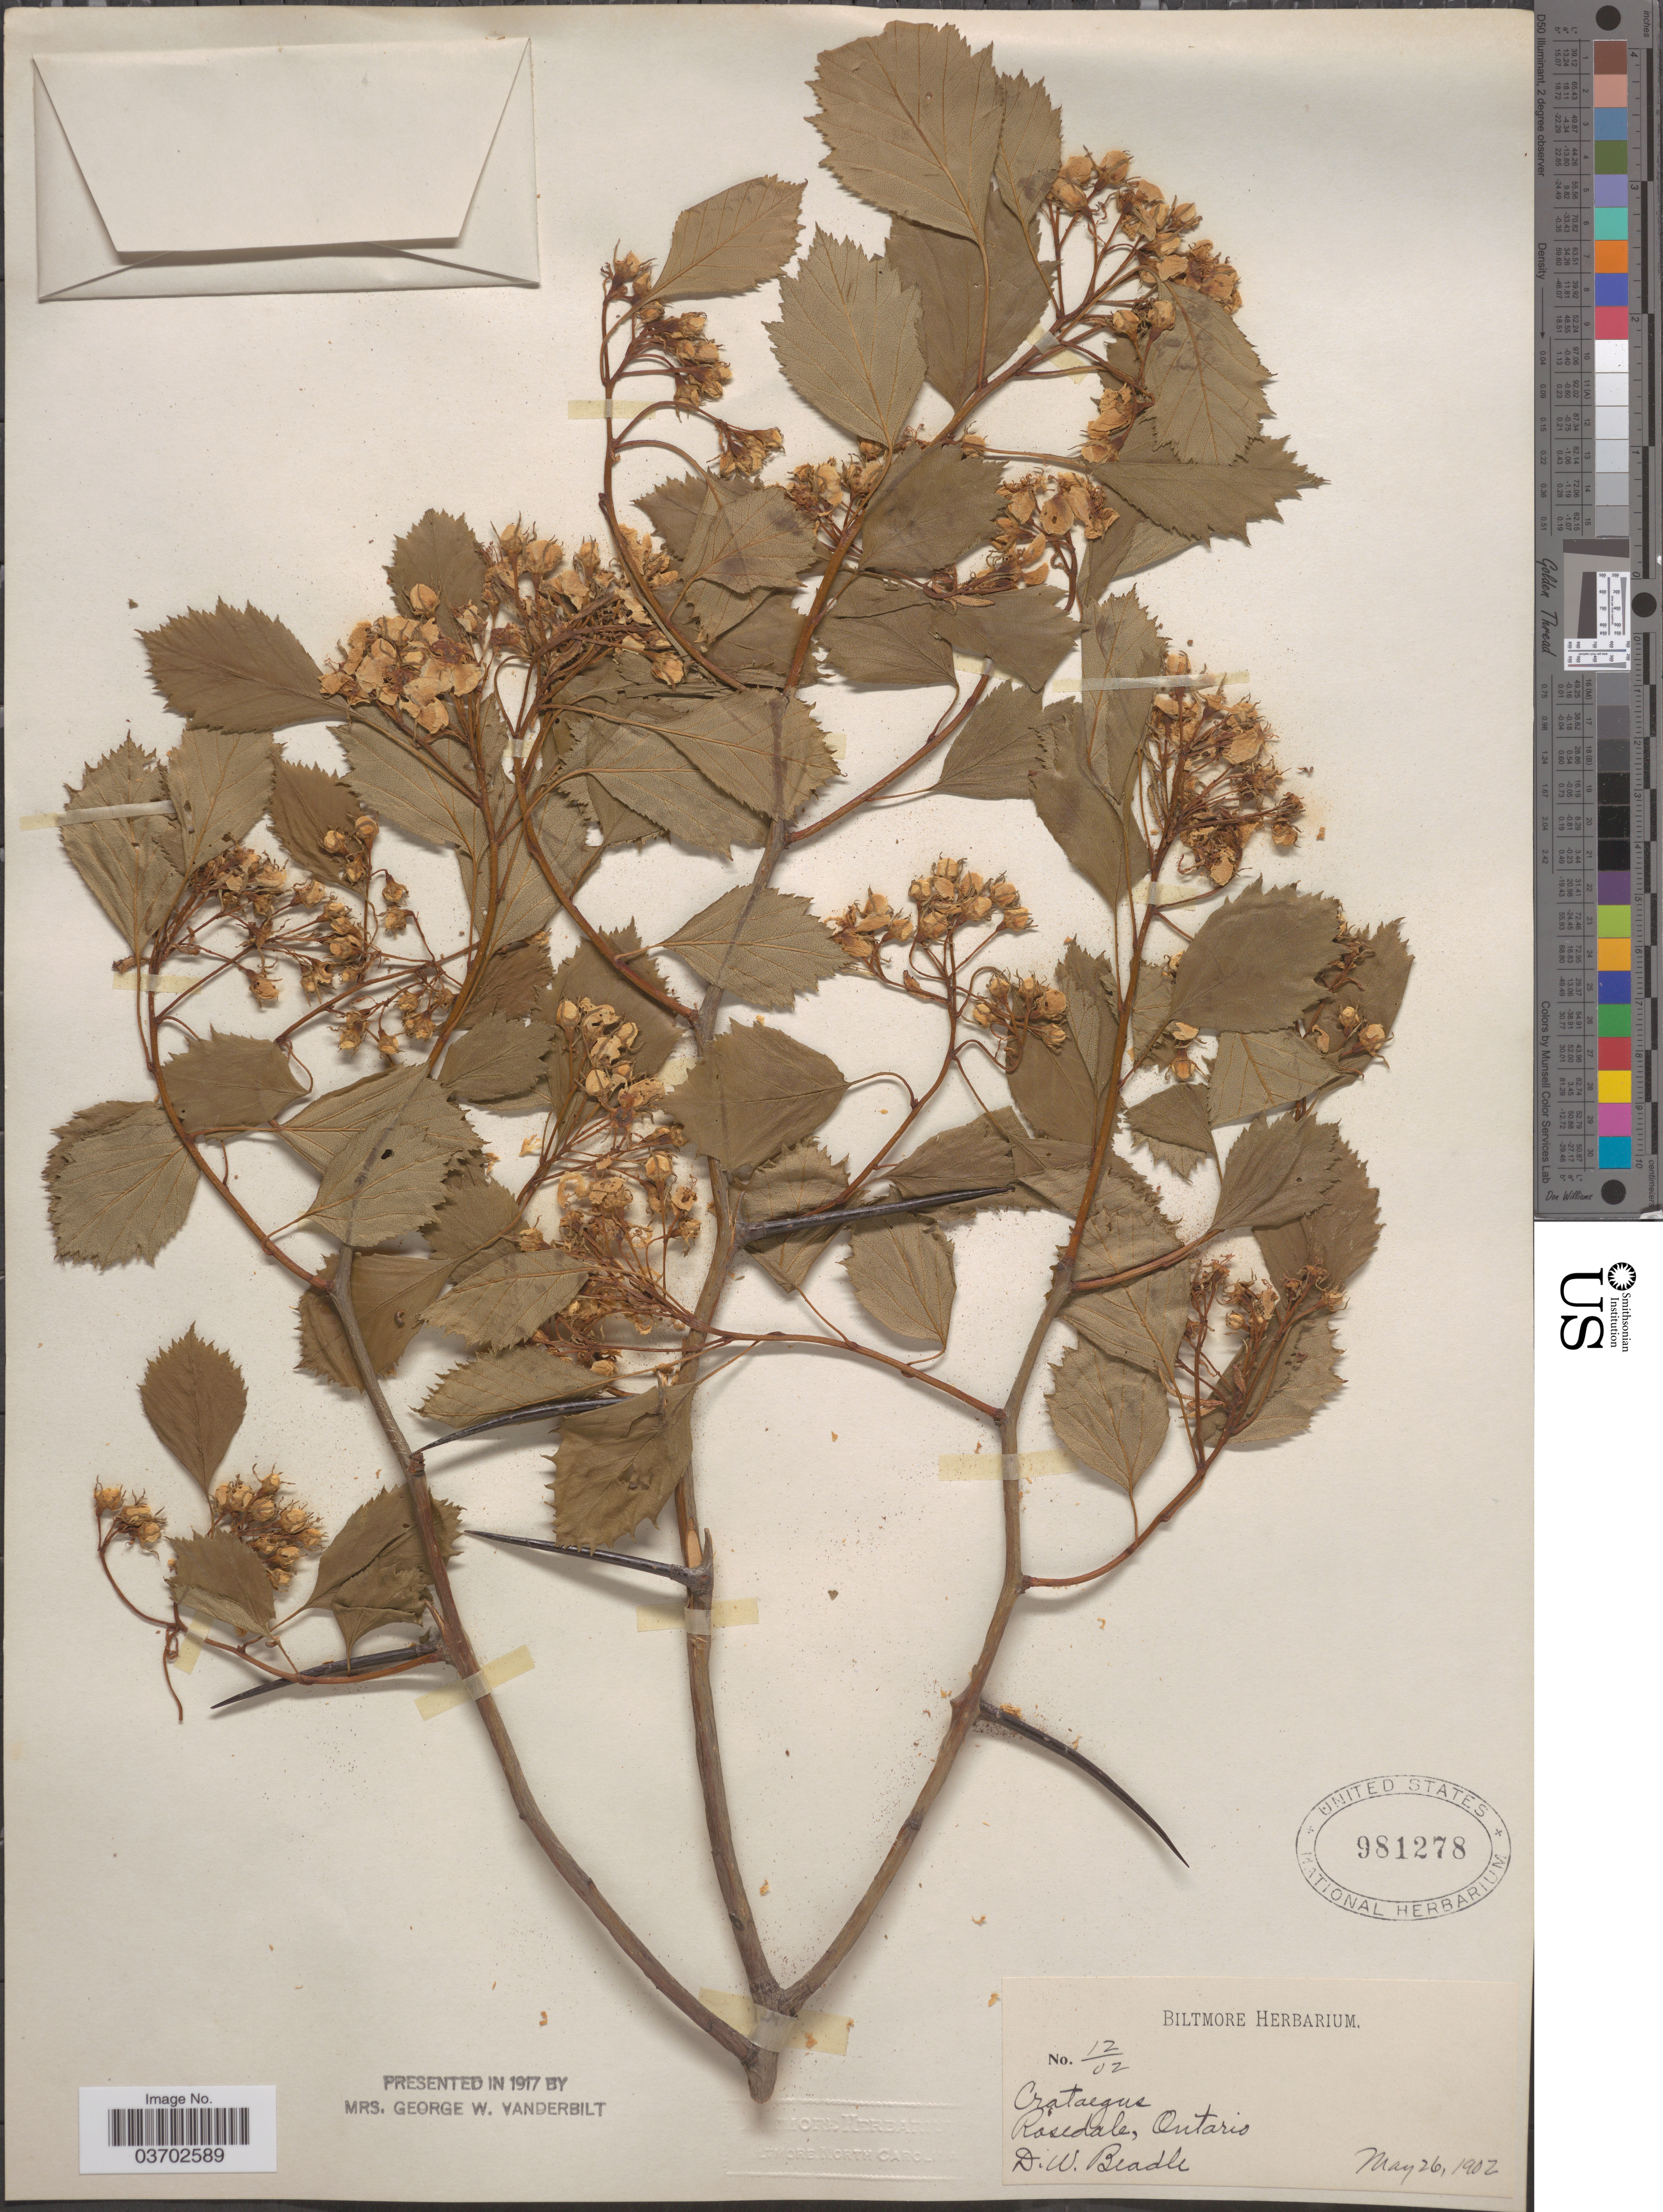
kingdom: Plantae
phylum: Tracheophyta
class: Magnoliopsida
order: Rosales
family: Rosaceae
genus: Crataegus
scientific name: Crataegus sp.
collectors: D. Beadle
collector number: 12/02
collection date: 1902-05-26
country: Canada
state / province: Ontario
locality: Rosedale.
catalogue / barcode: US 981278